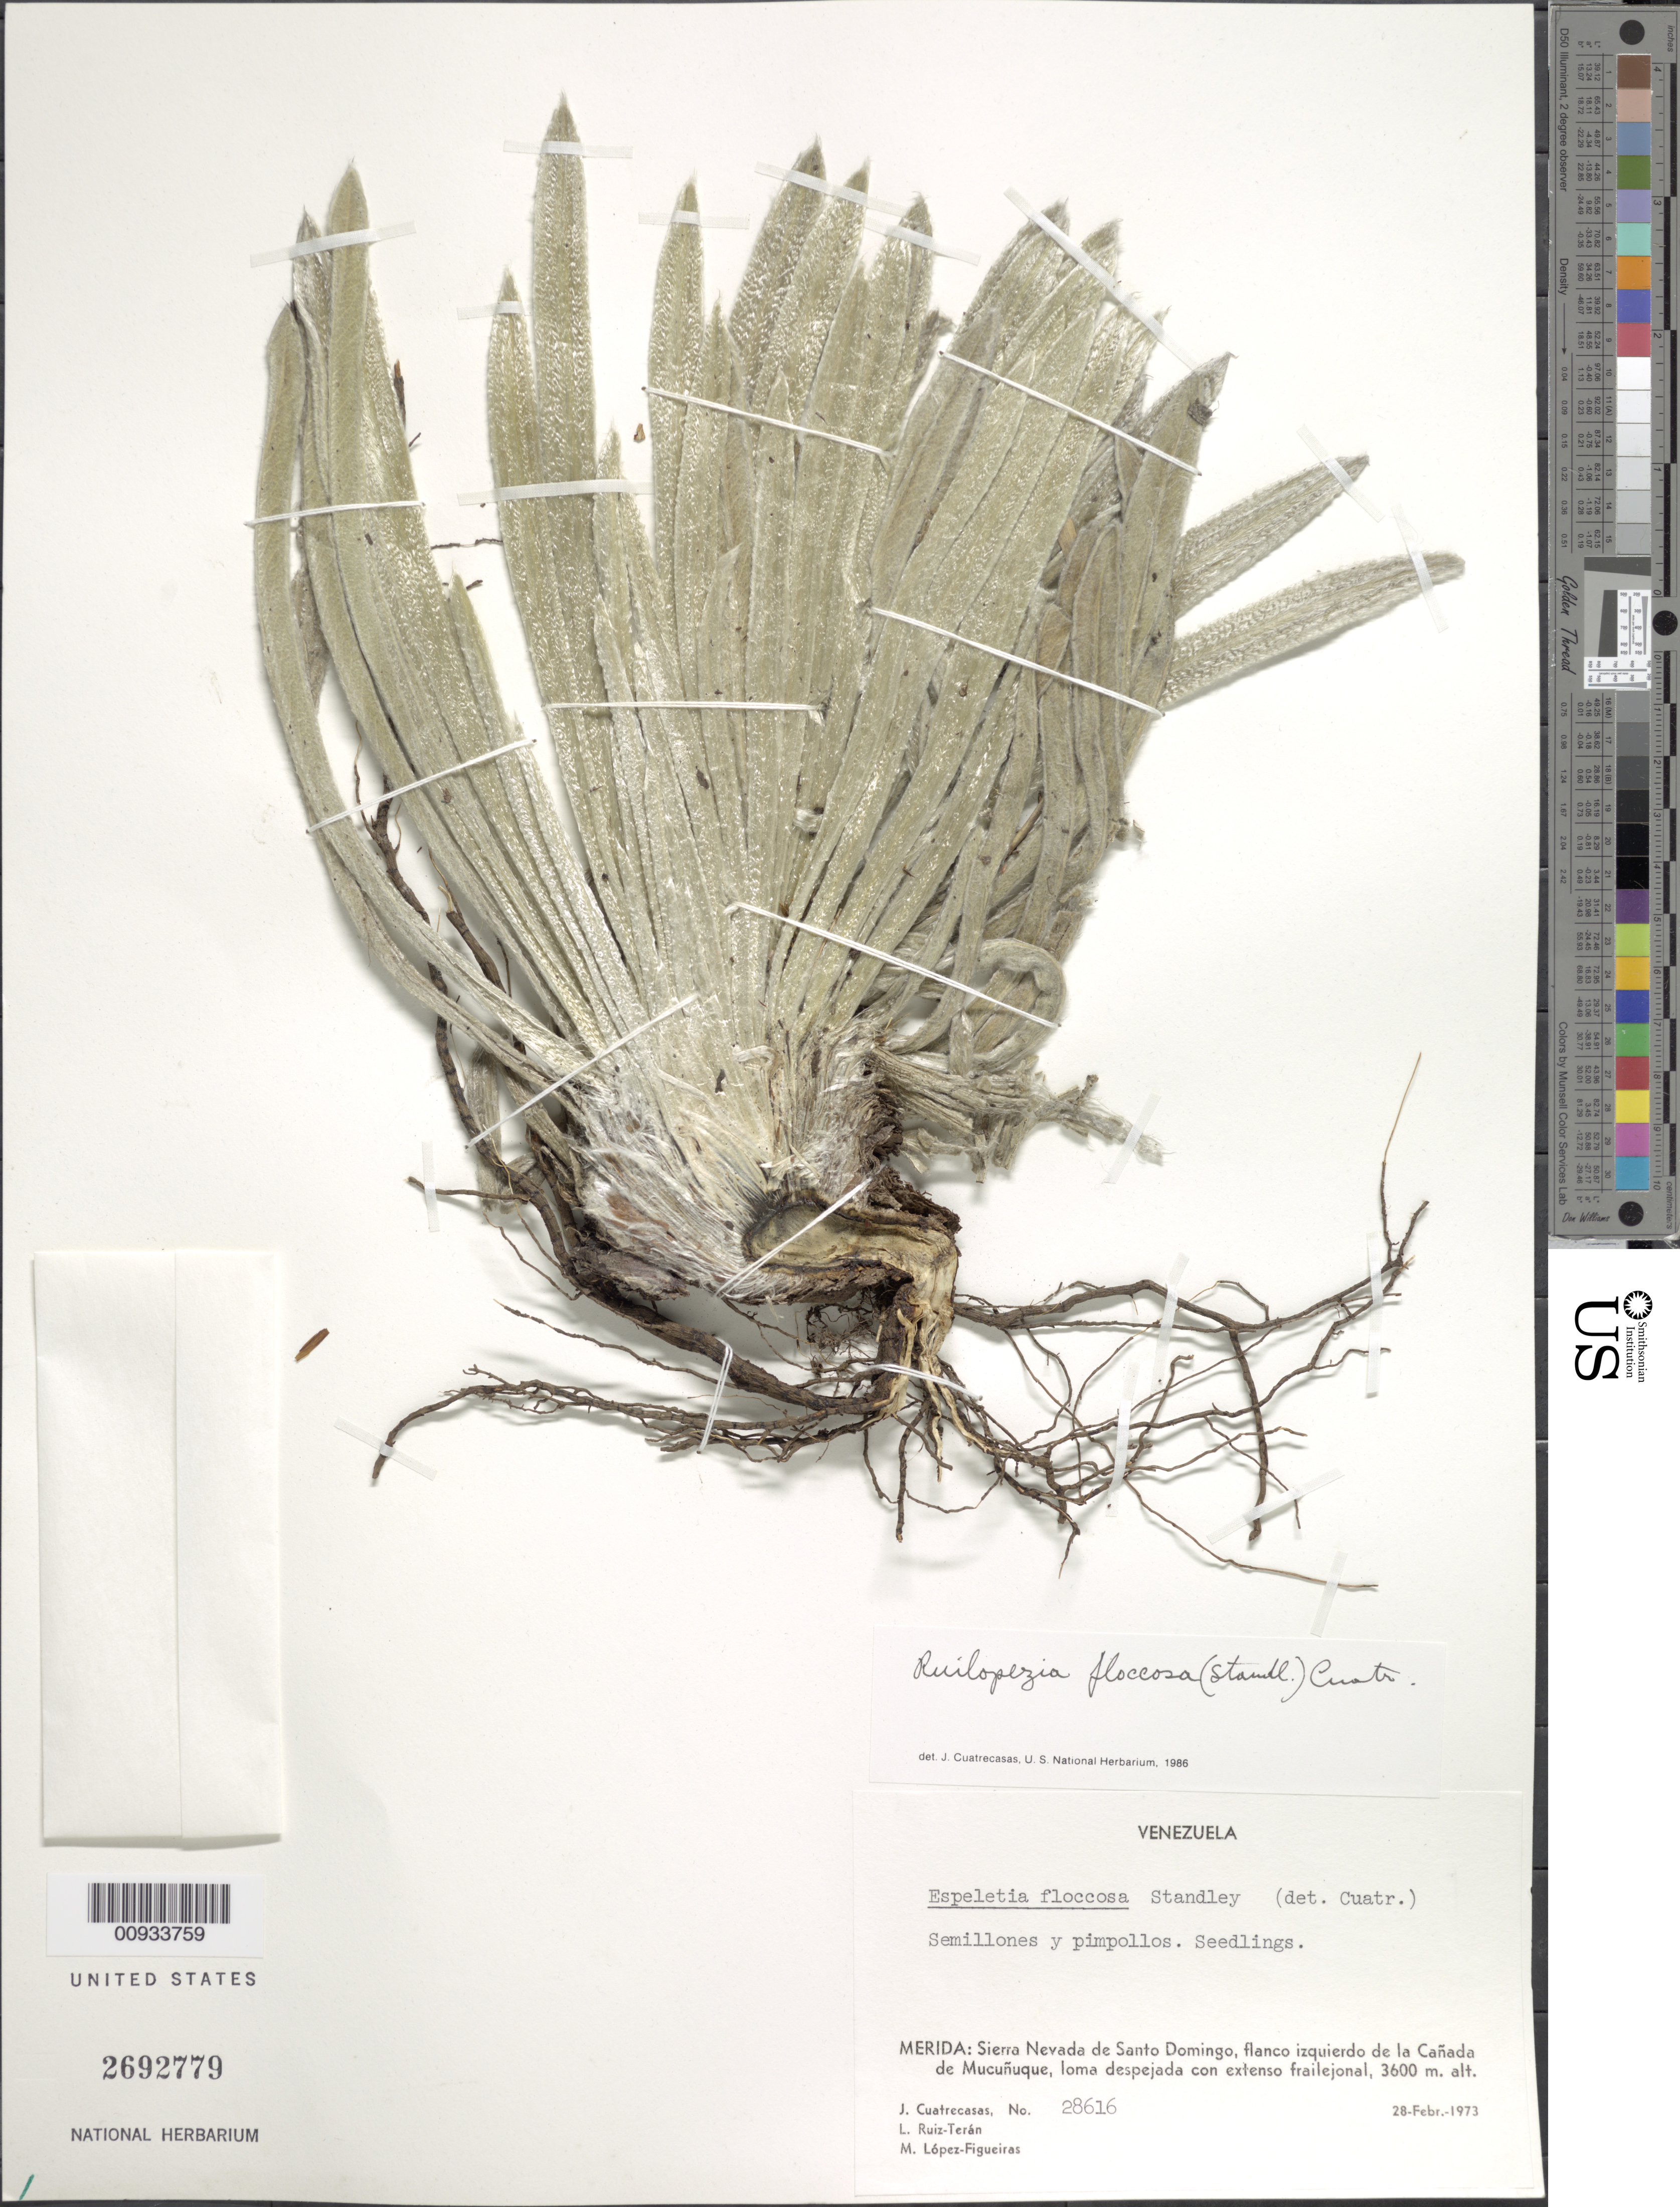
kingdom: Plantae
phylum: Tracheophyta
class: Magnoliopsida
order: Asterales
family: Asteraceae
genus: Ruilopezia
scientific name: Ruilopezia floccosa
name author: (Standl.) Cuatrec.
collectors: J. Cuatrecasas, L. E. Ruíz-Terán & M. López Figueiras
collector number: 28616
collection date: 1973-02-28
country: Venezuela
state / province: Mérida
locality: Sierra Nevada de Santo Domingo, flanco izquierda de la Canada de Mucunuque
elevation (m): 3600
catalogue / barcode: US 2692779